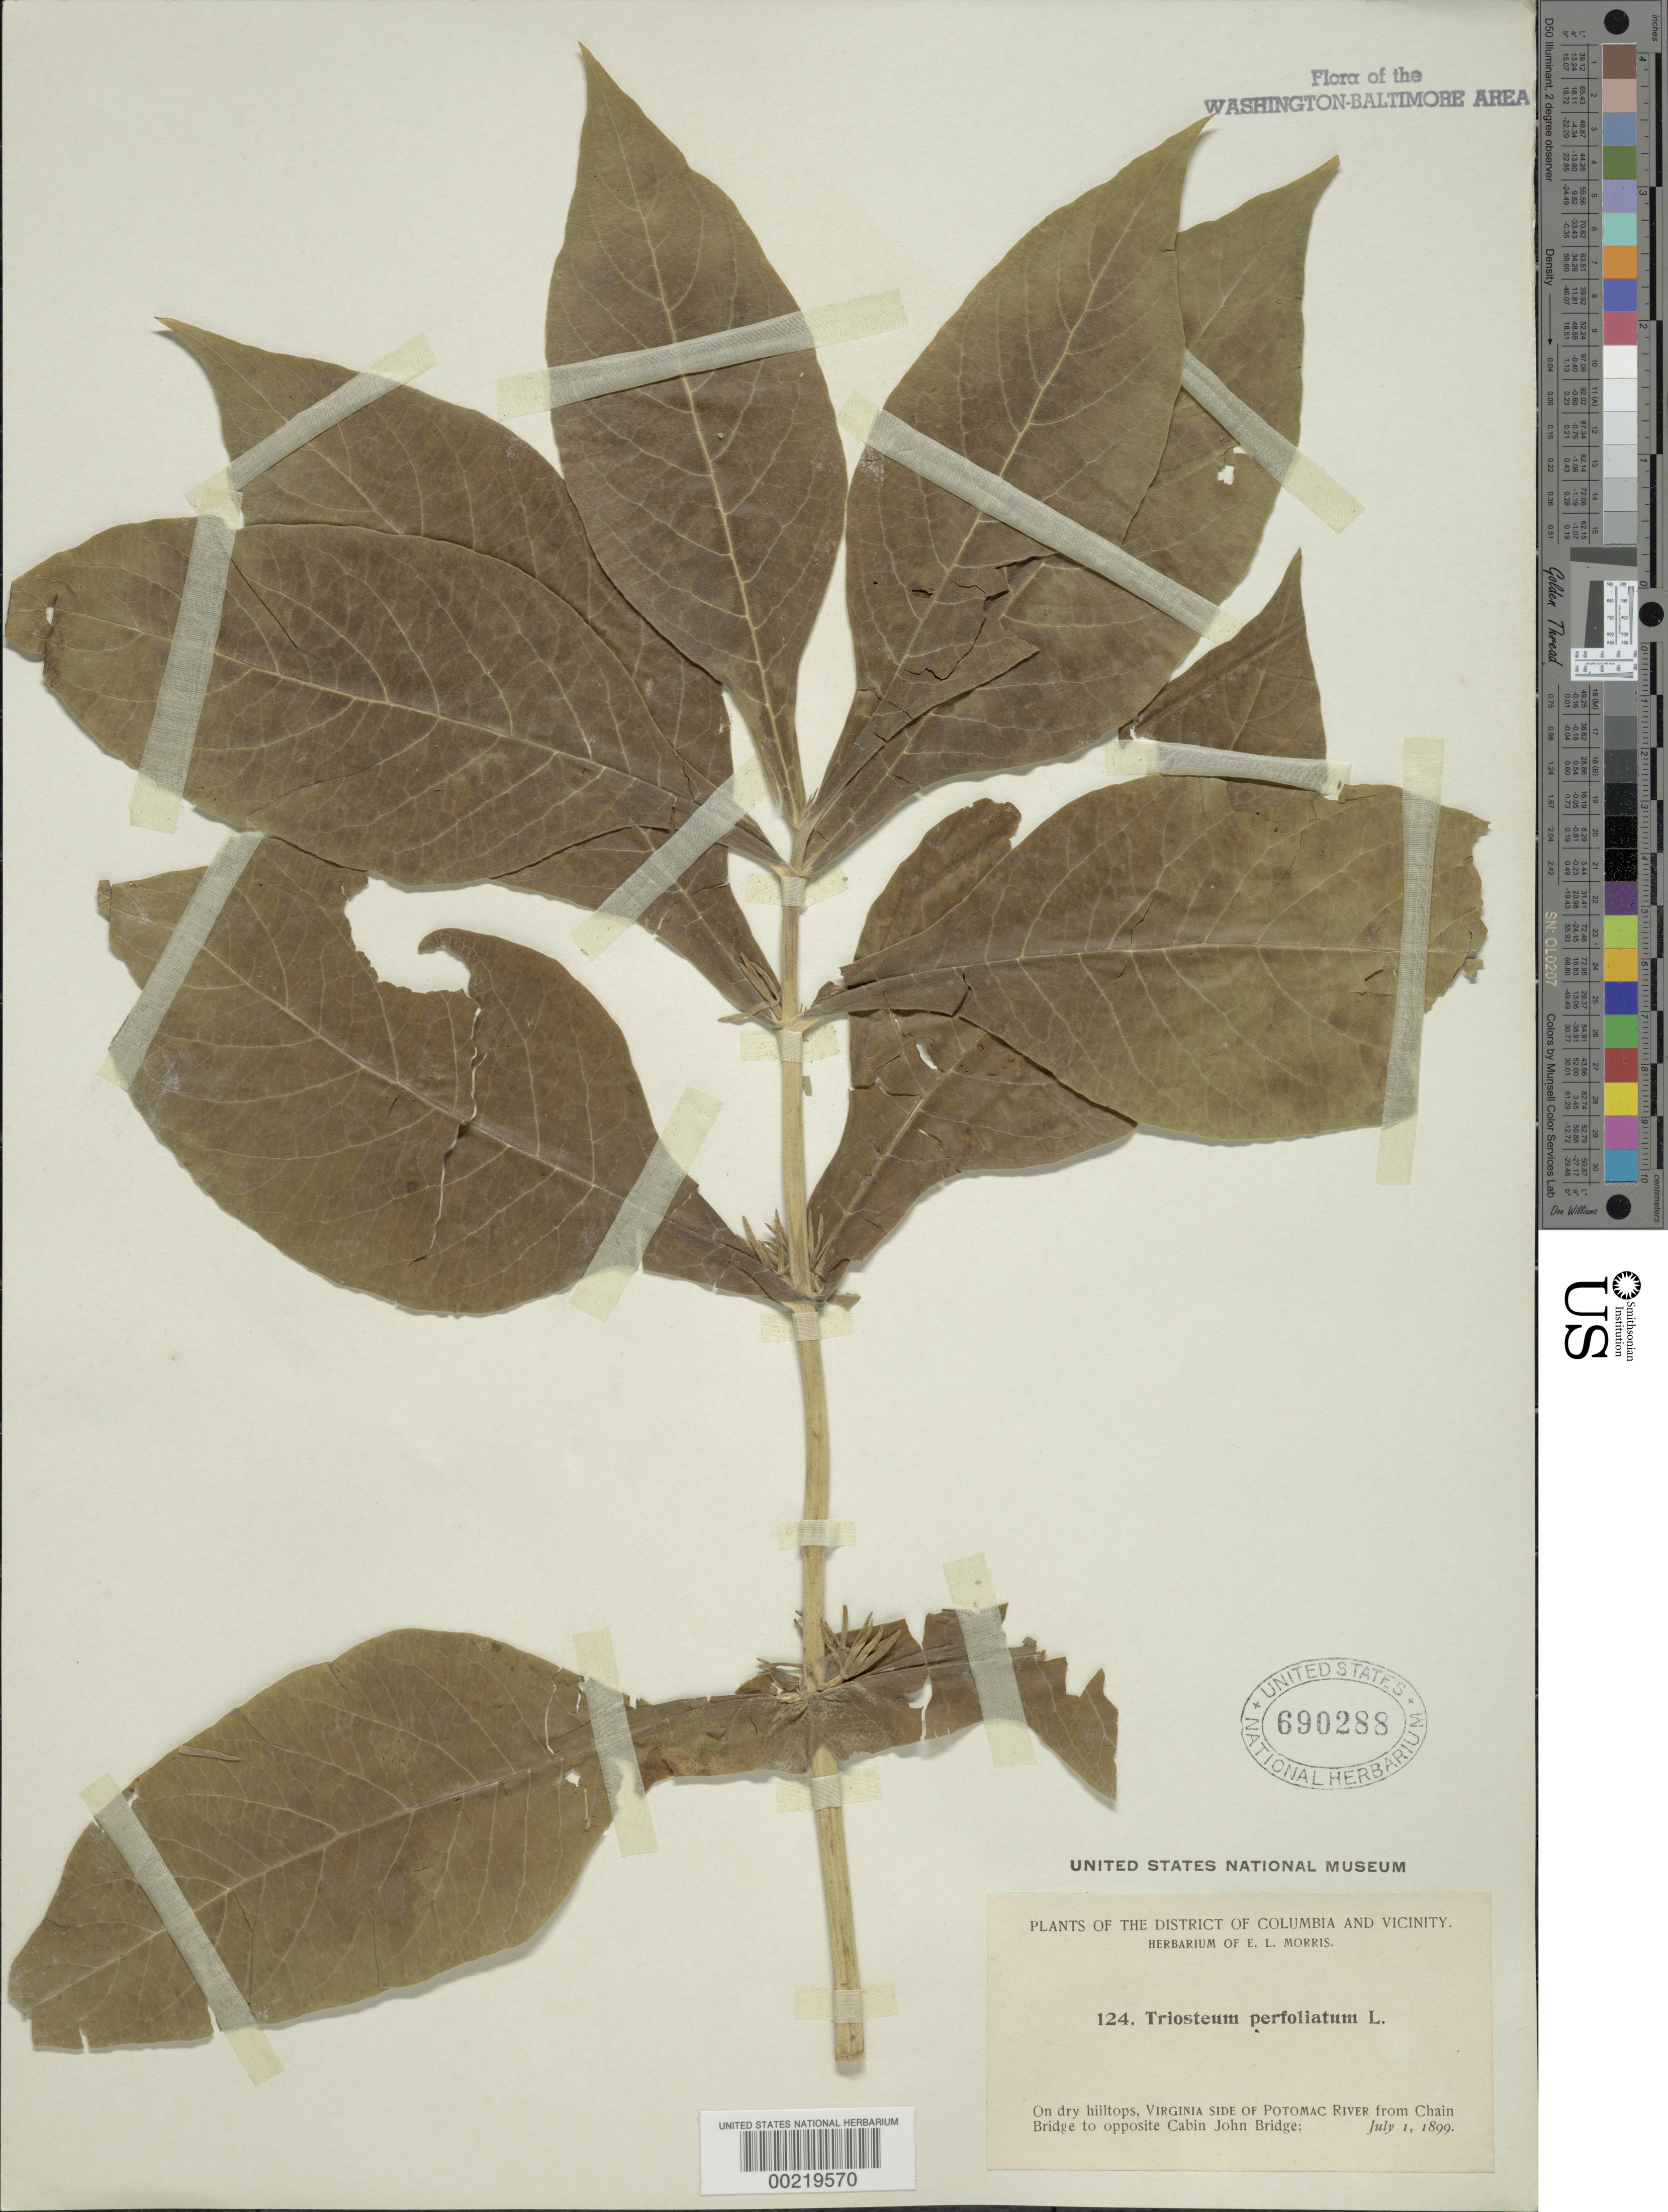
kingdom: Plantae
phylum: Tracheophyta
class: Magnoliopsida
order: Dipsacales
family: Caprifoliaceae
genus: Triosteum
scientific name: Triosteum perfoliatum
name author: L.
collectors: E. L. Morris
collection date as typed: -1 Jul 1899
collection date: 1899-07-01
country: United States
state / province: Virginia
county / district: Fairfax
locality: Potomac River from Chain Bridge to opposite Cabin John Bridge C. & O. Canal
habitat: Dry hilltops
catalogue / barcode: US 690288